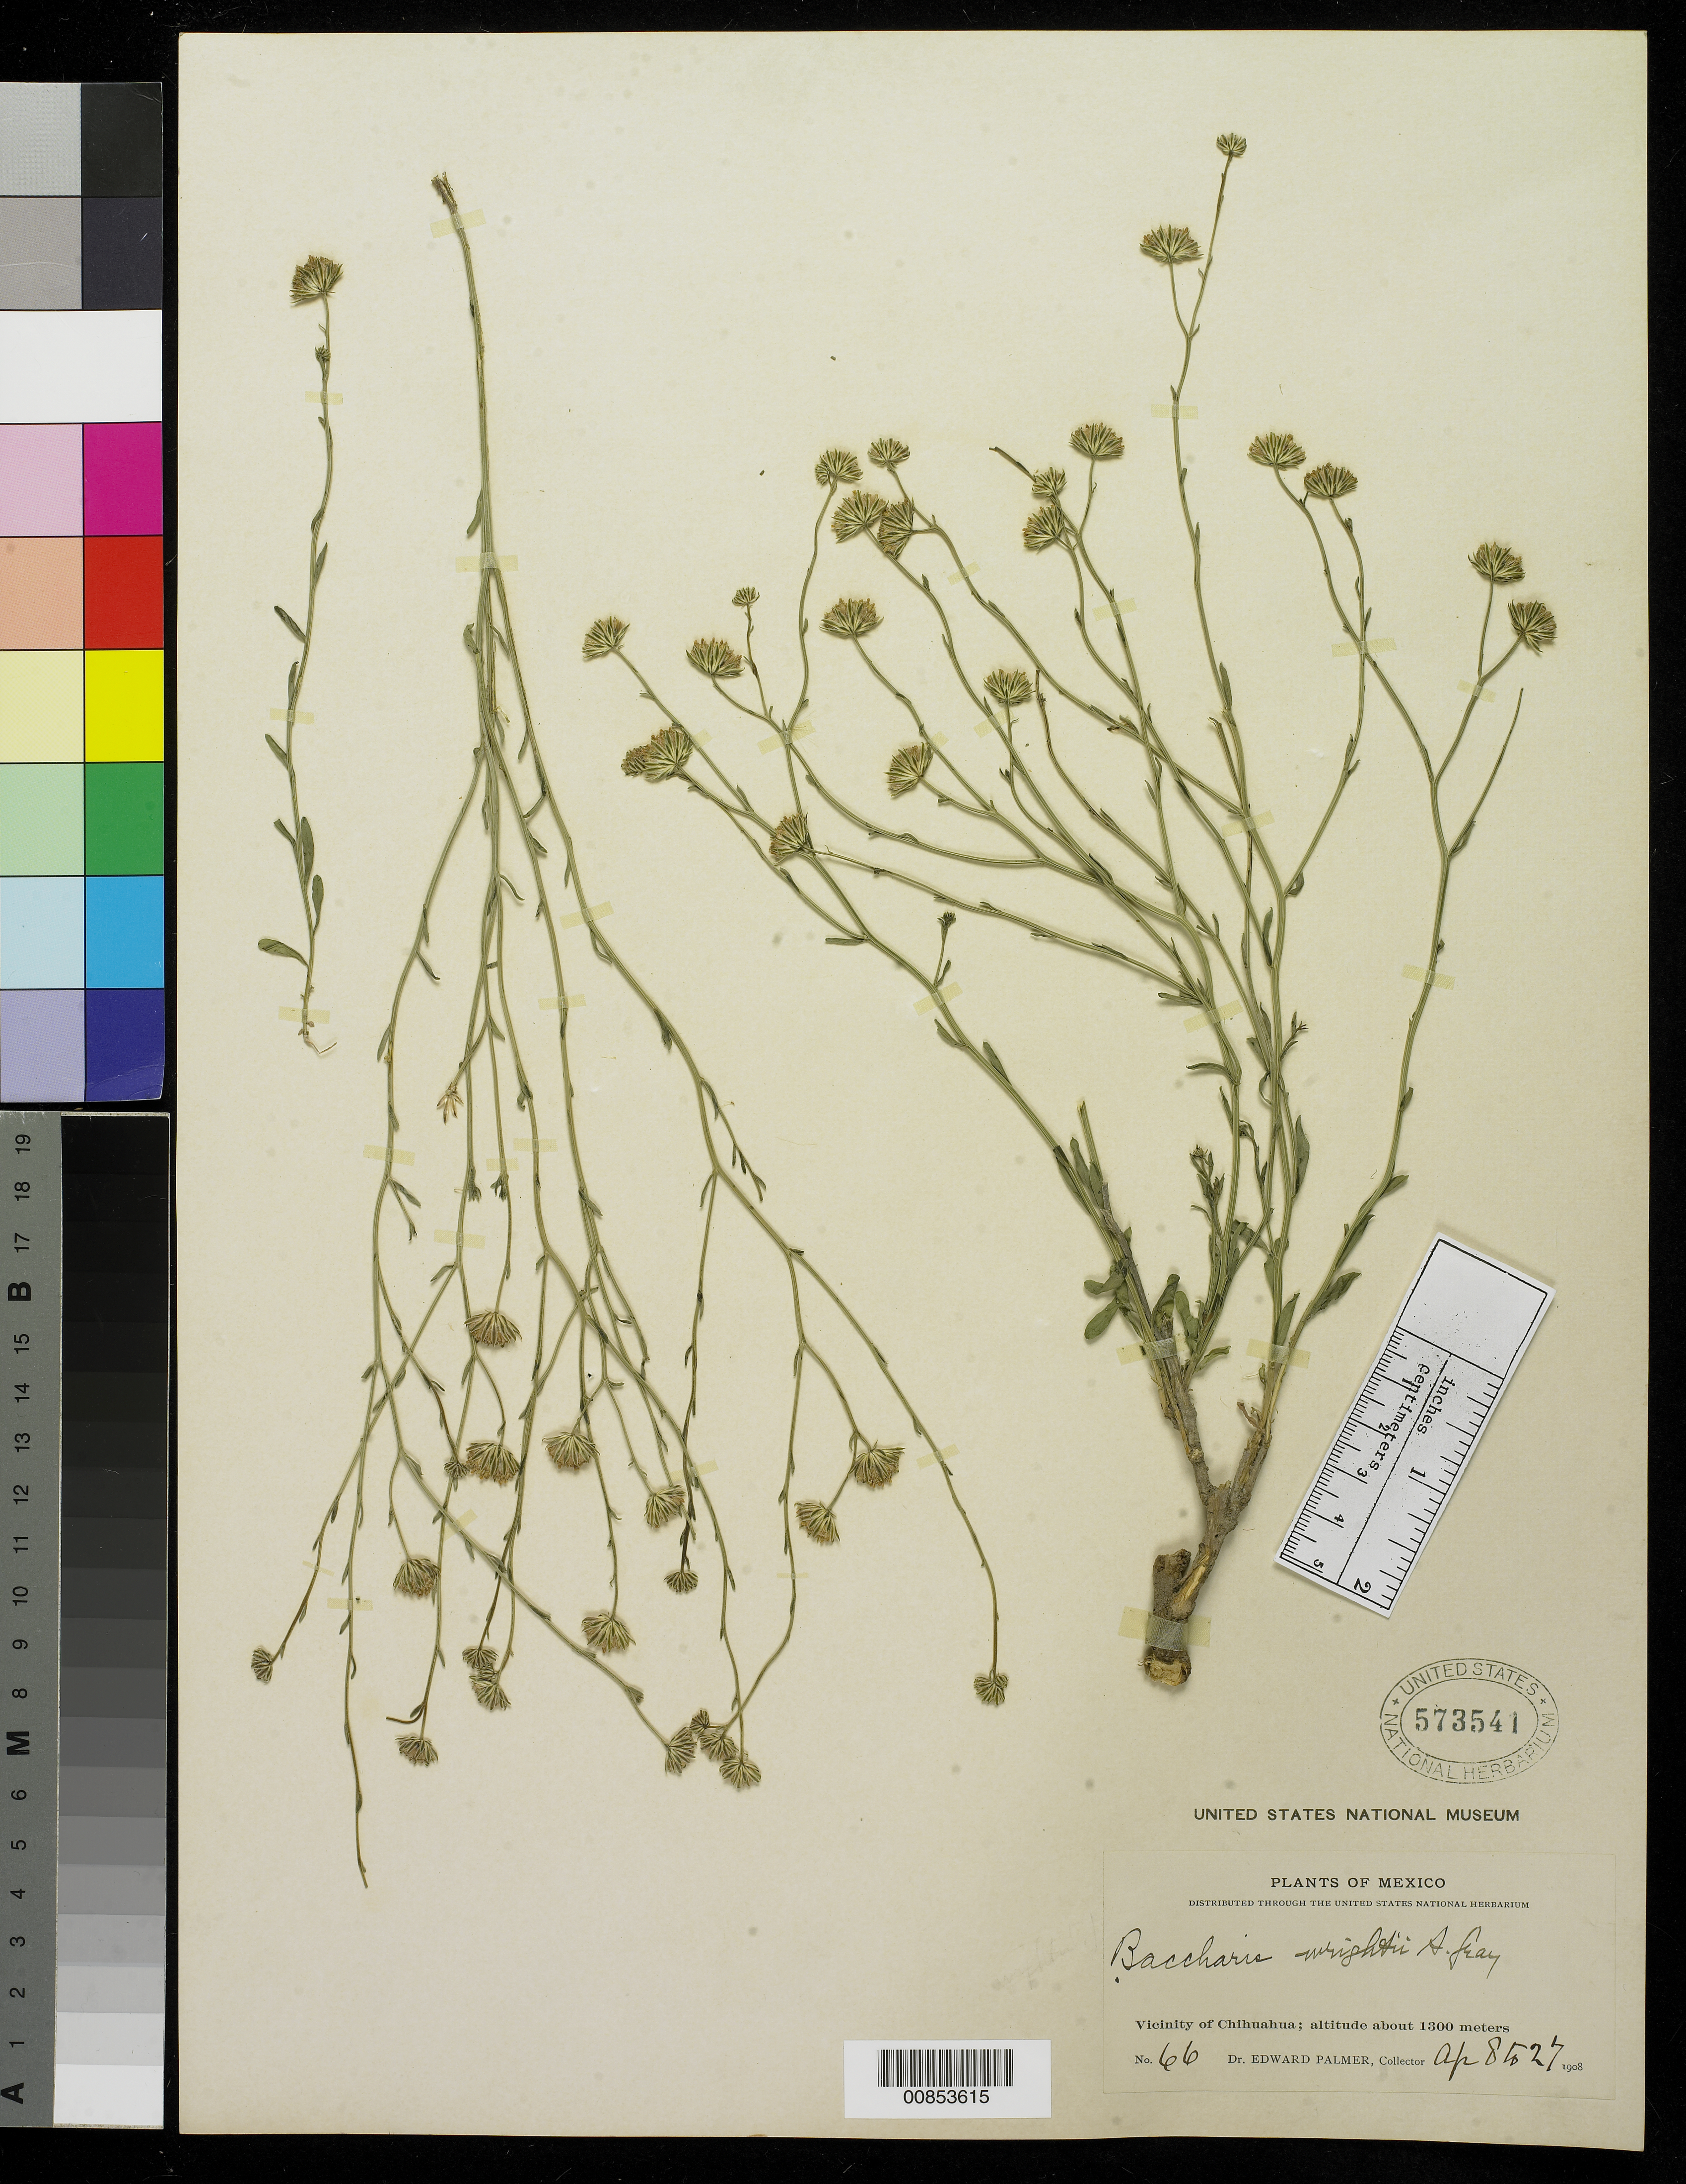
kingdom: Plantae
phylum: Tracheophyta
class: Magnoliopsida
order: Asterales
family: Asteraceae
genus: Baccharis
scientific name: Baccharis wrightii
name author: A. Gray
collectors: E. Palmer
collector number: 66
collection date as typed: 08 Apr 1908 to 27 Apr 1908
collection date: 1908-04-08/1908-04-27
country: Mexico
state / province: Chihuahua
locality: Vicinity of Chihuahua.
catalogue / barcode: US 573541